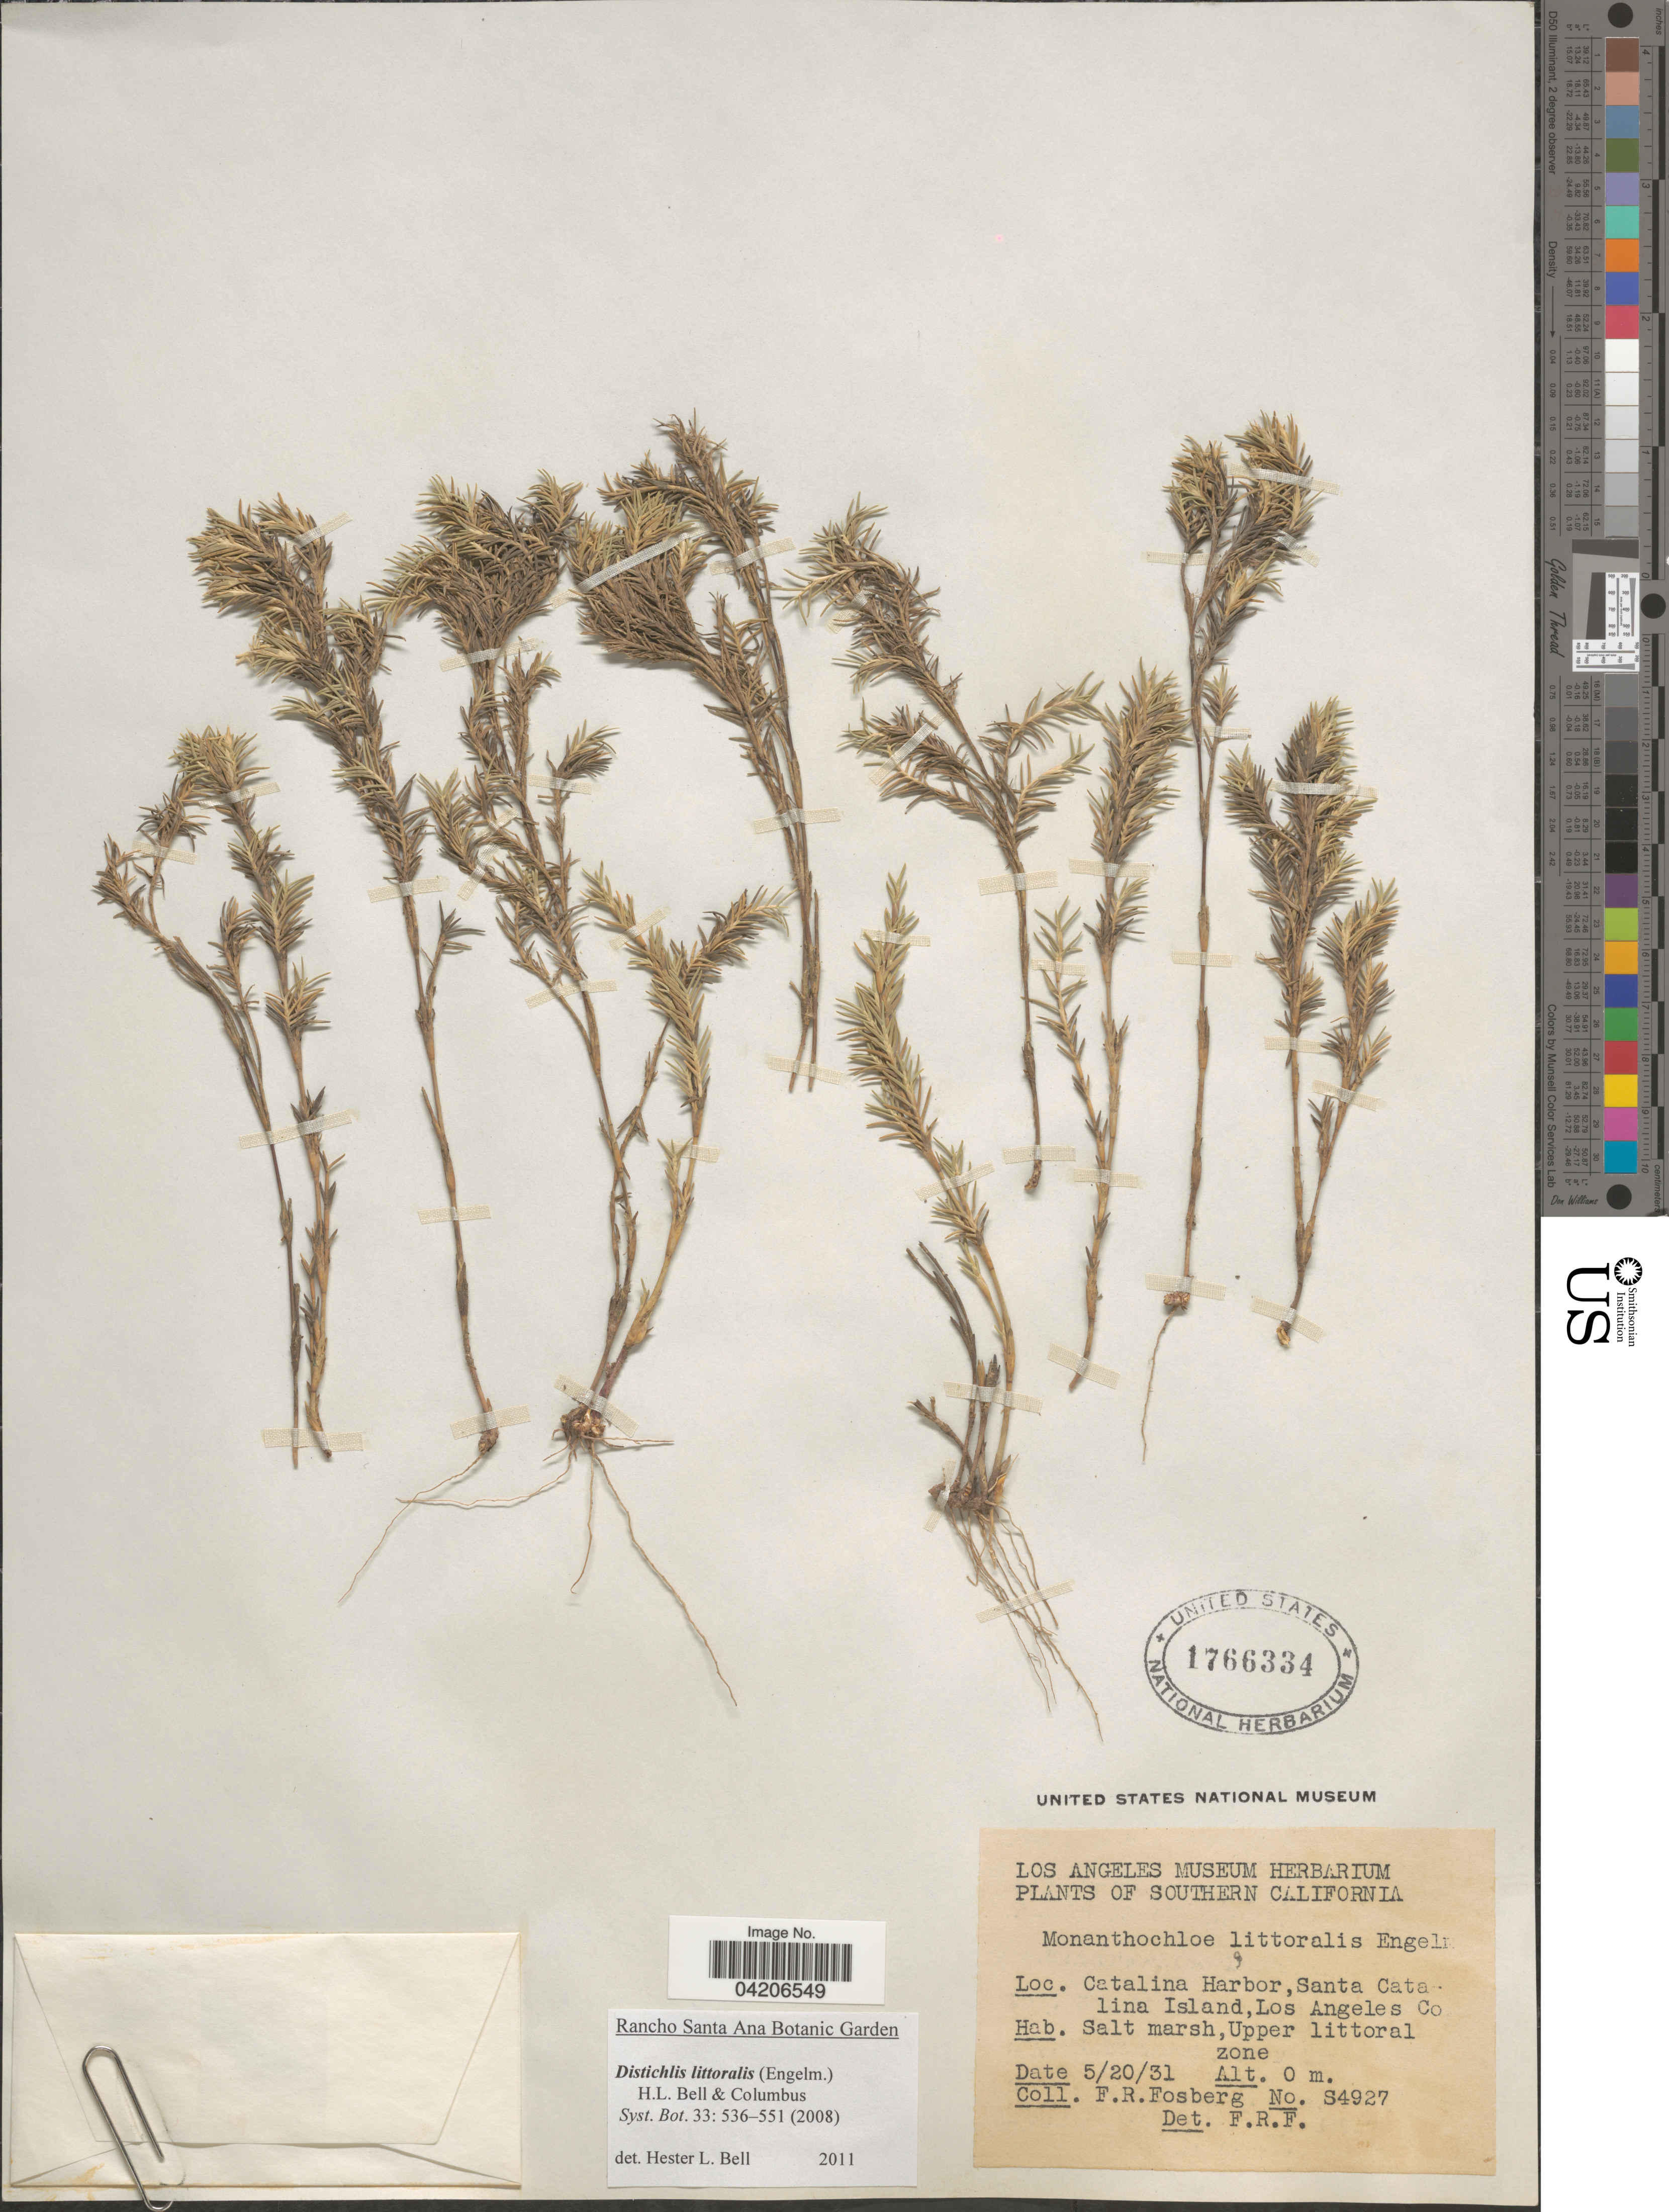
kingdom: Plantae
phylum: Tracheophyta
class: Liliopsida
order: Poales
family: Poaceae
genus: Distichlis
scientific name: Distichlis littoralis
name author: (Engelm.) H.L. Bell & Columbus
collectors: F. R. Fosberg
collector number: S4927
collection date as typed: Transcribed d/m/y: 20/5/31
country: United States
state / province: California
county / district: Los Angeles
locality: Southern California. Catalina Harbor, Santa Catalina Island, Los Angeles Co. Salt marsh, Upper littoral zone.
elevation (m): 0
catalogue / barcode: US 1766334